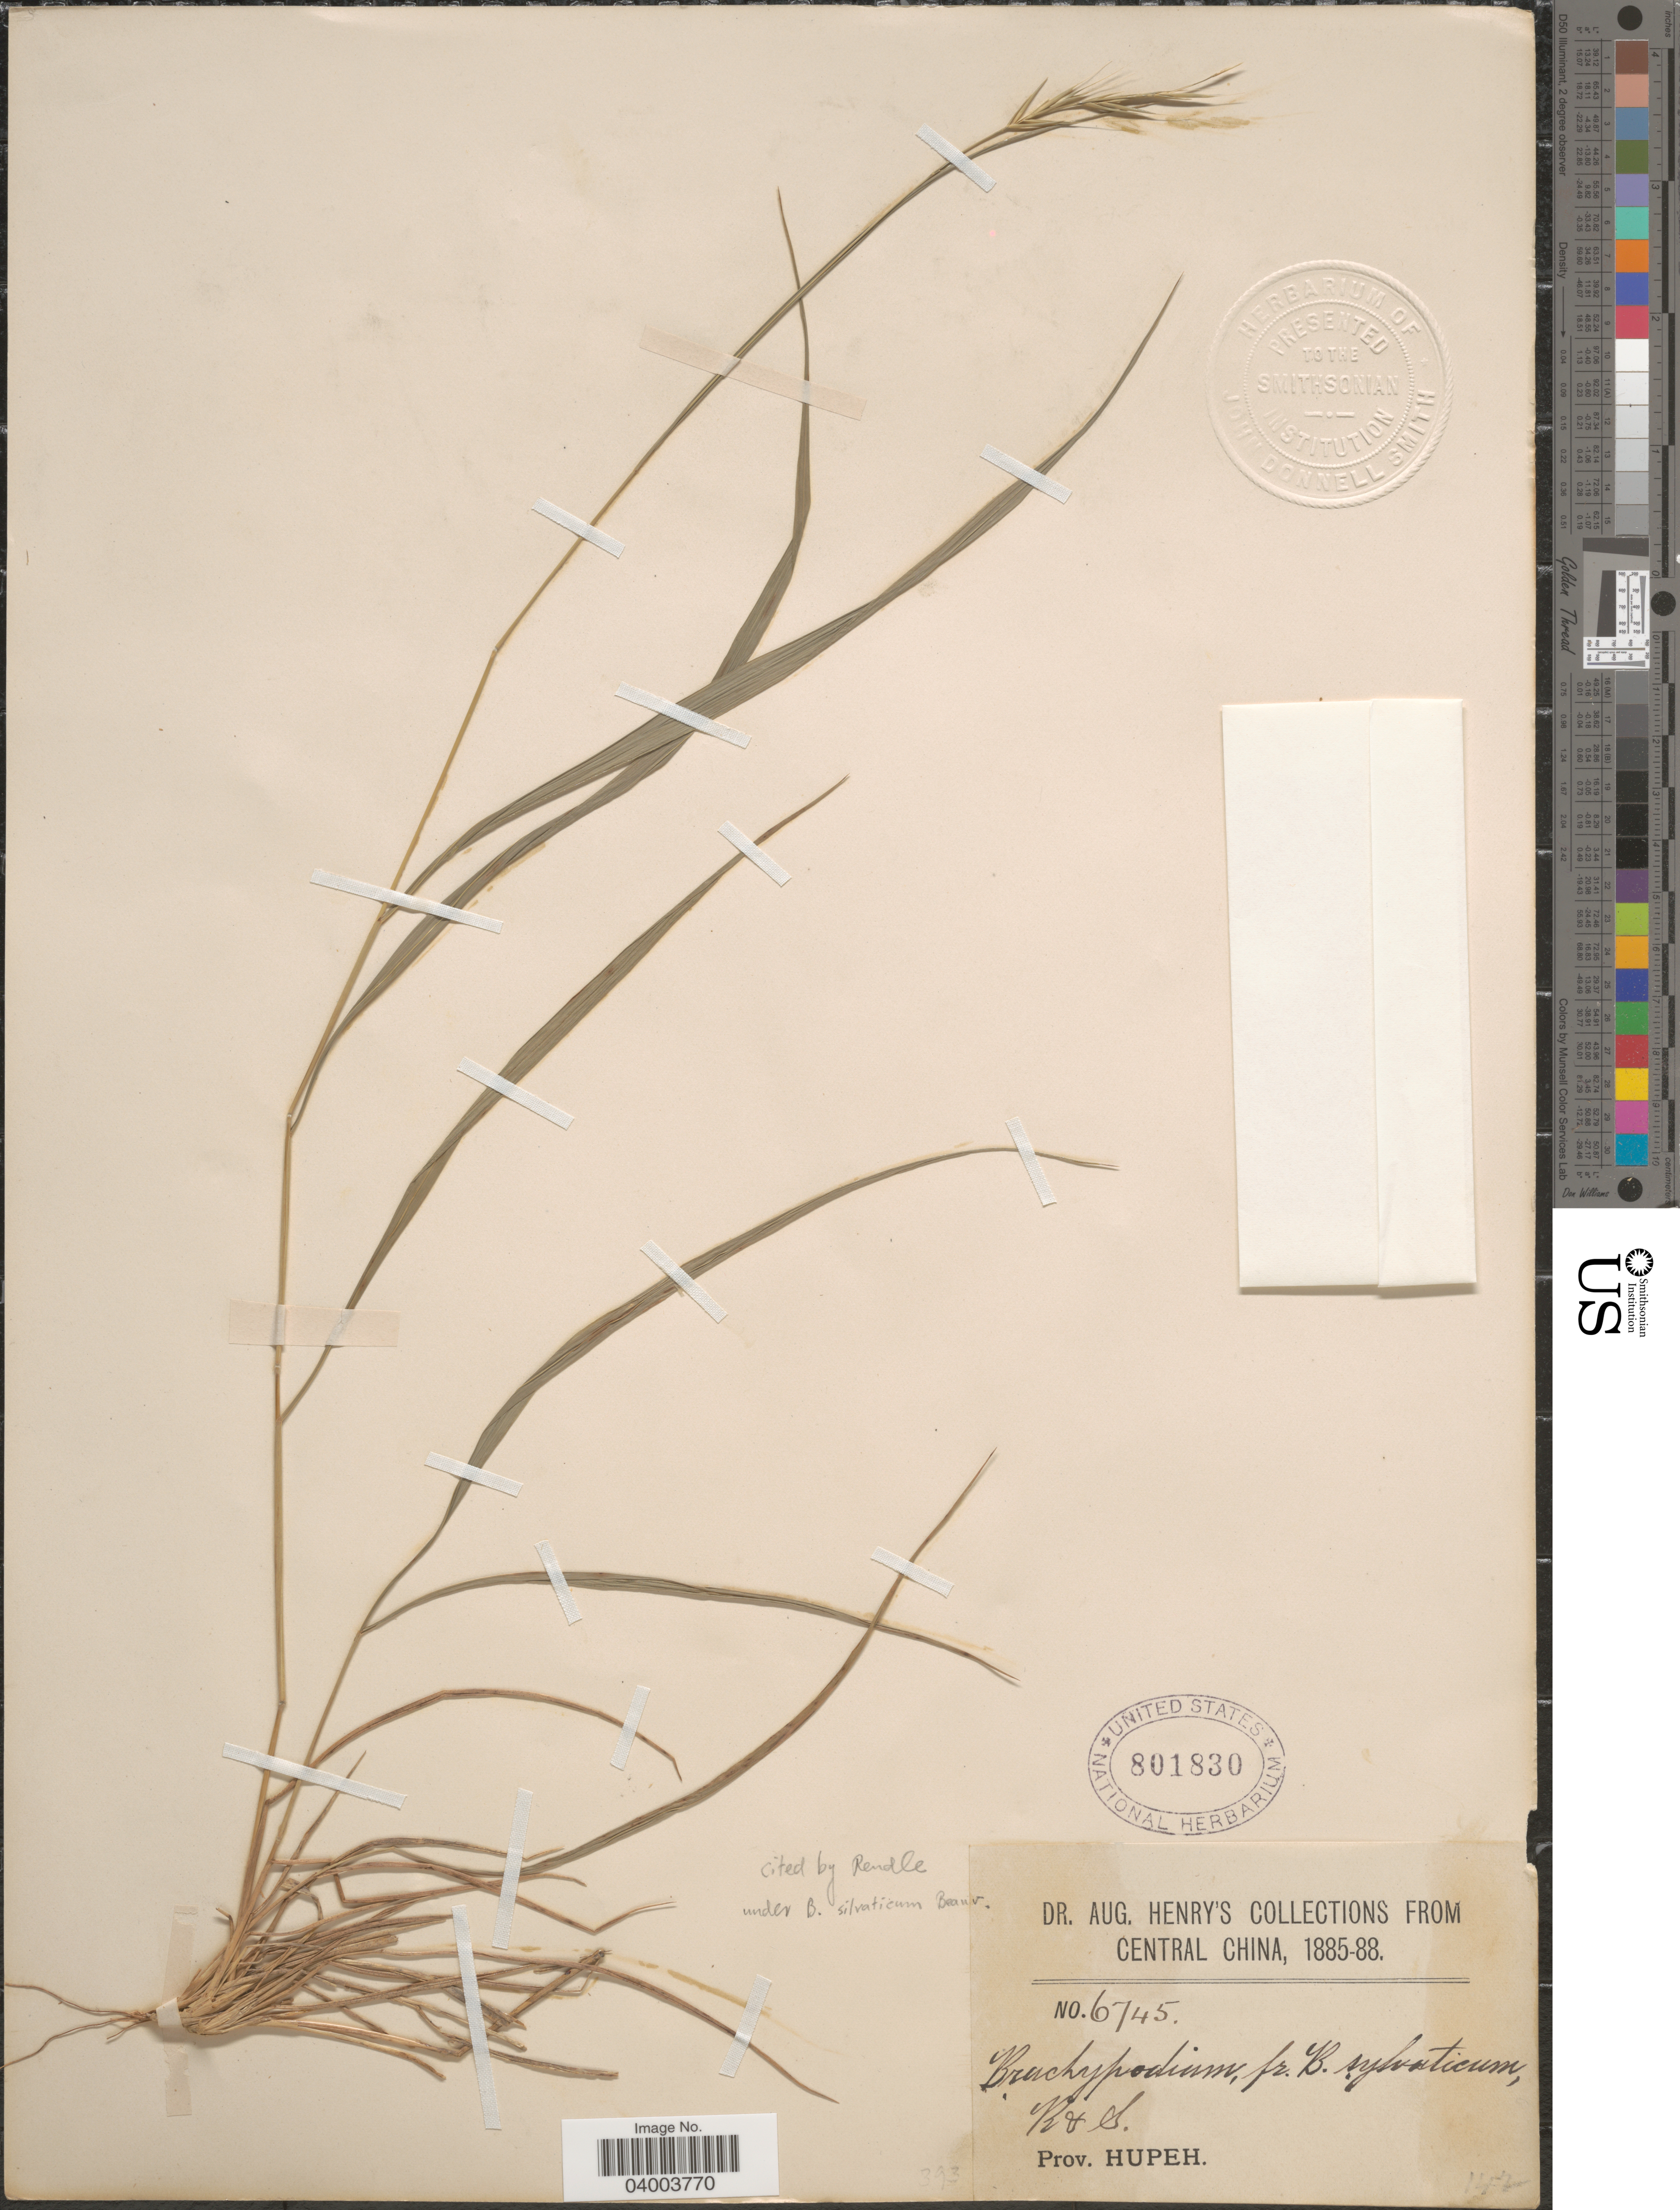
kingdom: Plantae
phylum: Tracheophyta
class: Liliopsida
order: Poales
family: Poaceae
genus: Brachypodium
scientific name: Brachypodium sylvaticum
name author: (Huds.) P. Beauv.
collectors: A. Henry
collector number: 6745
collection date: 1885/1888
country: China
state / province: Hubei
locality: Central China. Prov. Hupeh.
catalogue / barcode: US 801830